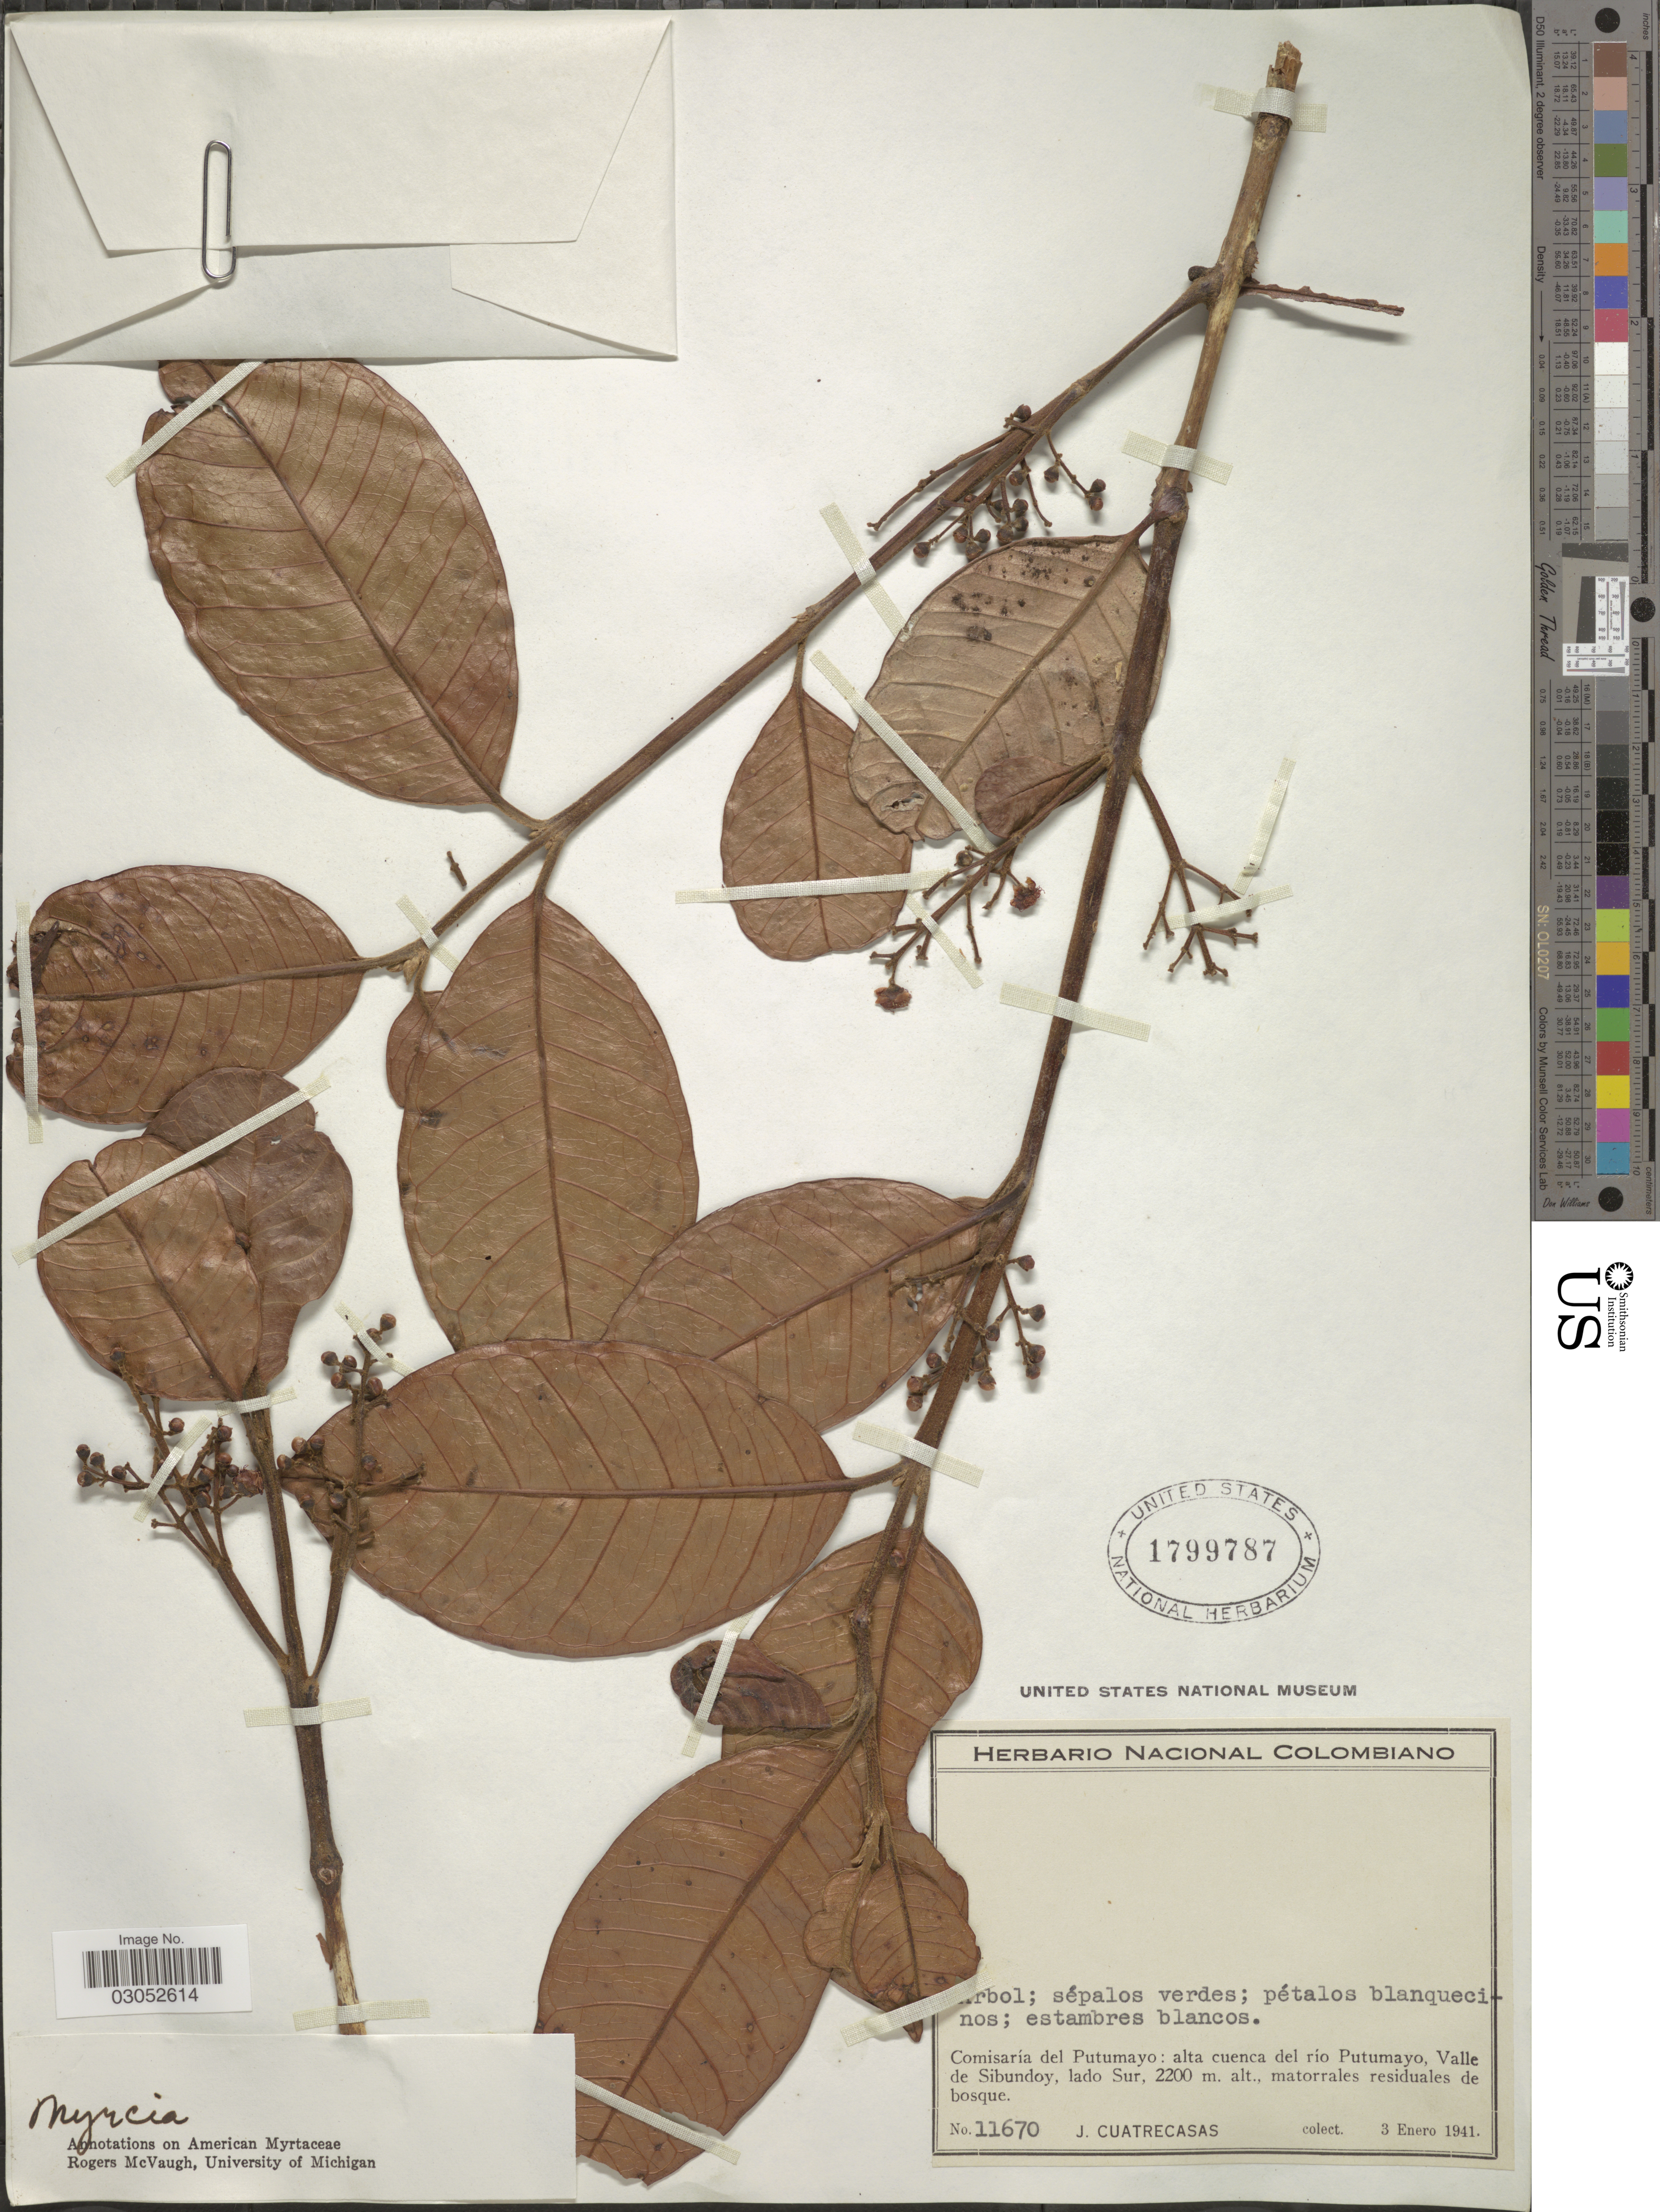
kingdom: Plantae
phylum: Tracheophyta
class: Magnoliopsida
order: Myrtales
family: Myrtaceae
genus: Myrcia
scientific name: Myrcia sp.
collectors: J. Cuatrecasas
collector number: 11670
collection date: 1941-01-03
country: Colombia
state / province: Putumayo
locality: Comisaría del Putumayo: alta cuenca del río Putumayo, Valle de Sibundoy, lado Sur.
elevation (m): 2200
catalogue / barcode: US 1799787